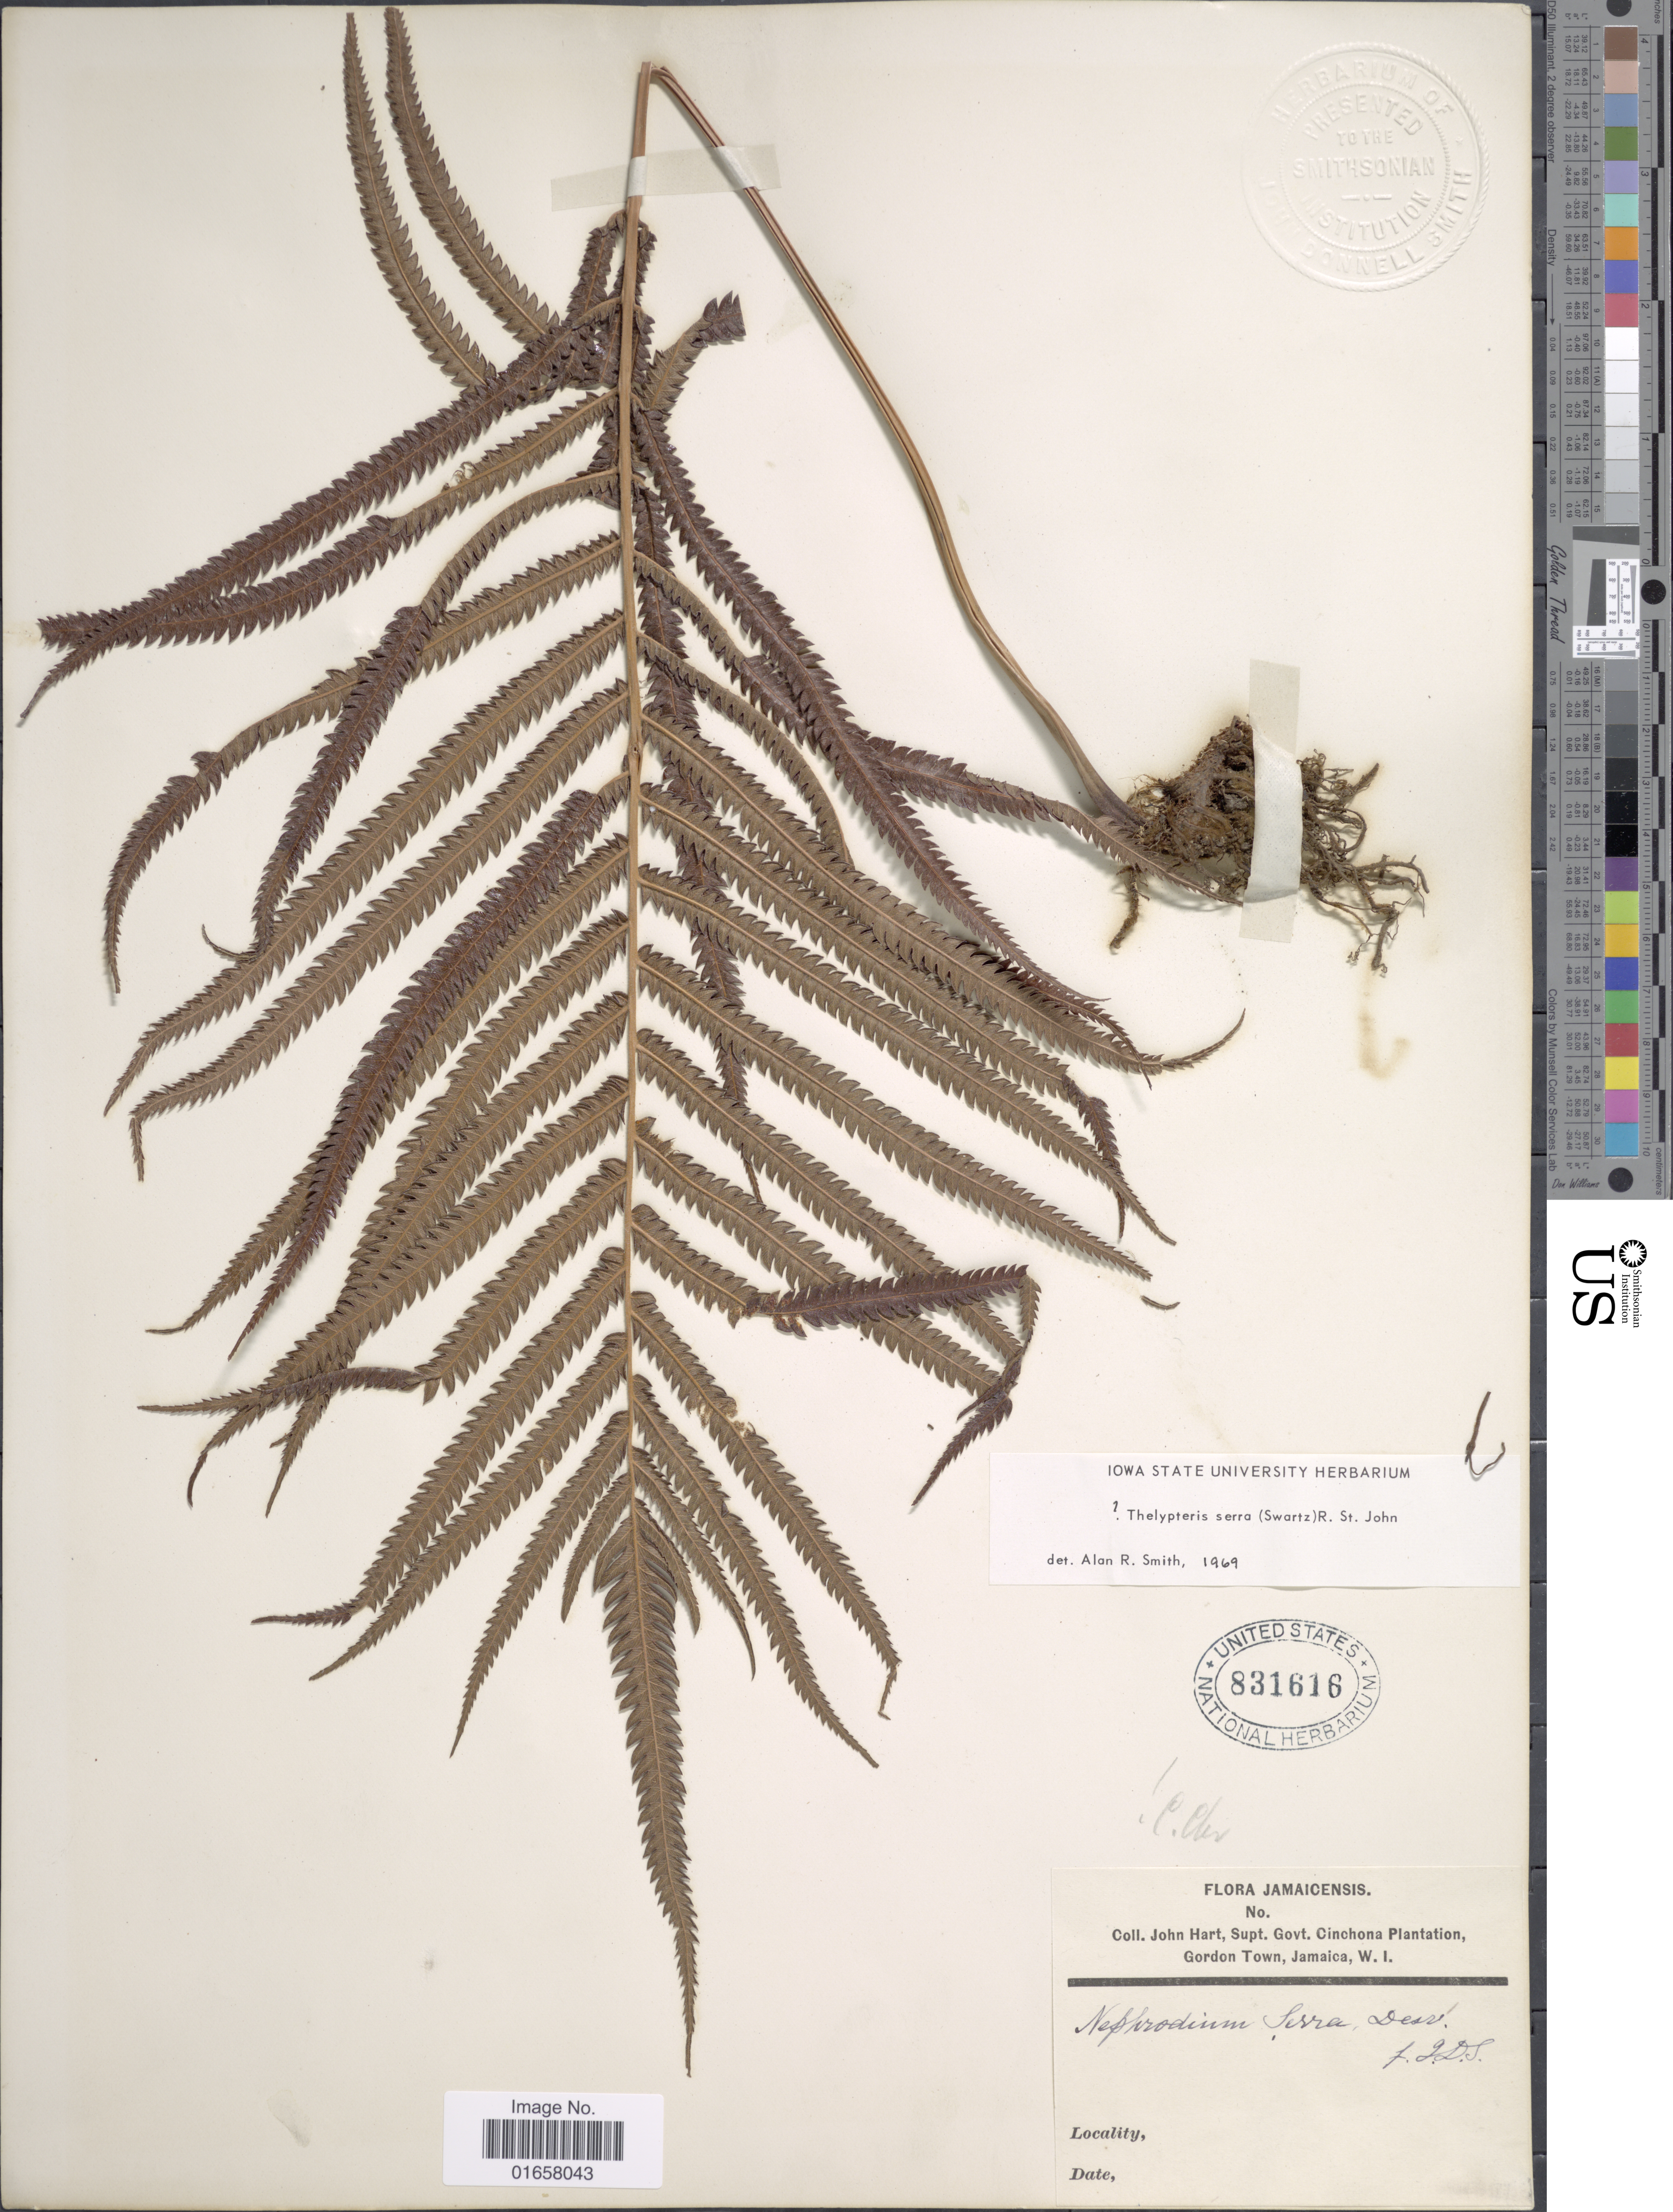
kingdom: Plantae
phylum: Tracheophyta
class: Polypodiopsida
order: Polypodiales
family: Thelypteridaceae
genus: Christella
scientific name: Christella serra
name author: (Sw.) Holttum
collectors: J. H. Hart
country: Jamaica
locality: Jamaica.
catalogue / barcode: US 831616